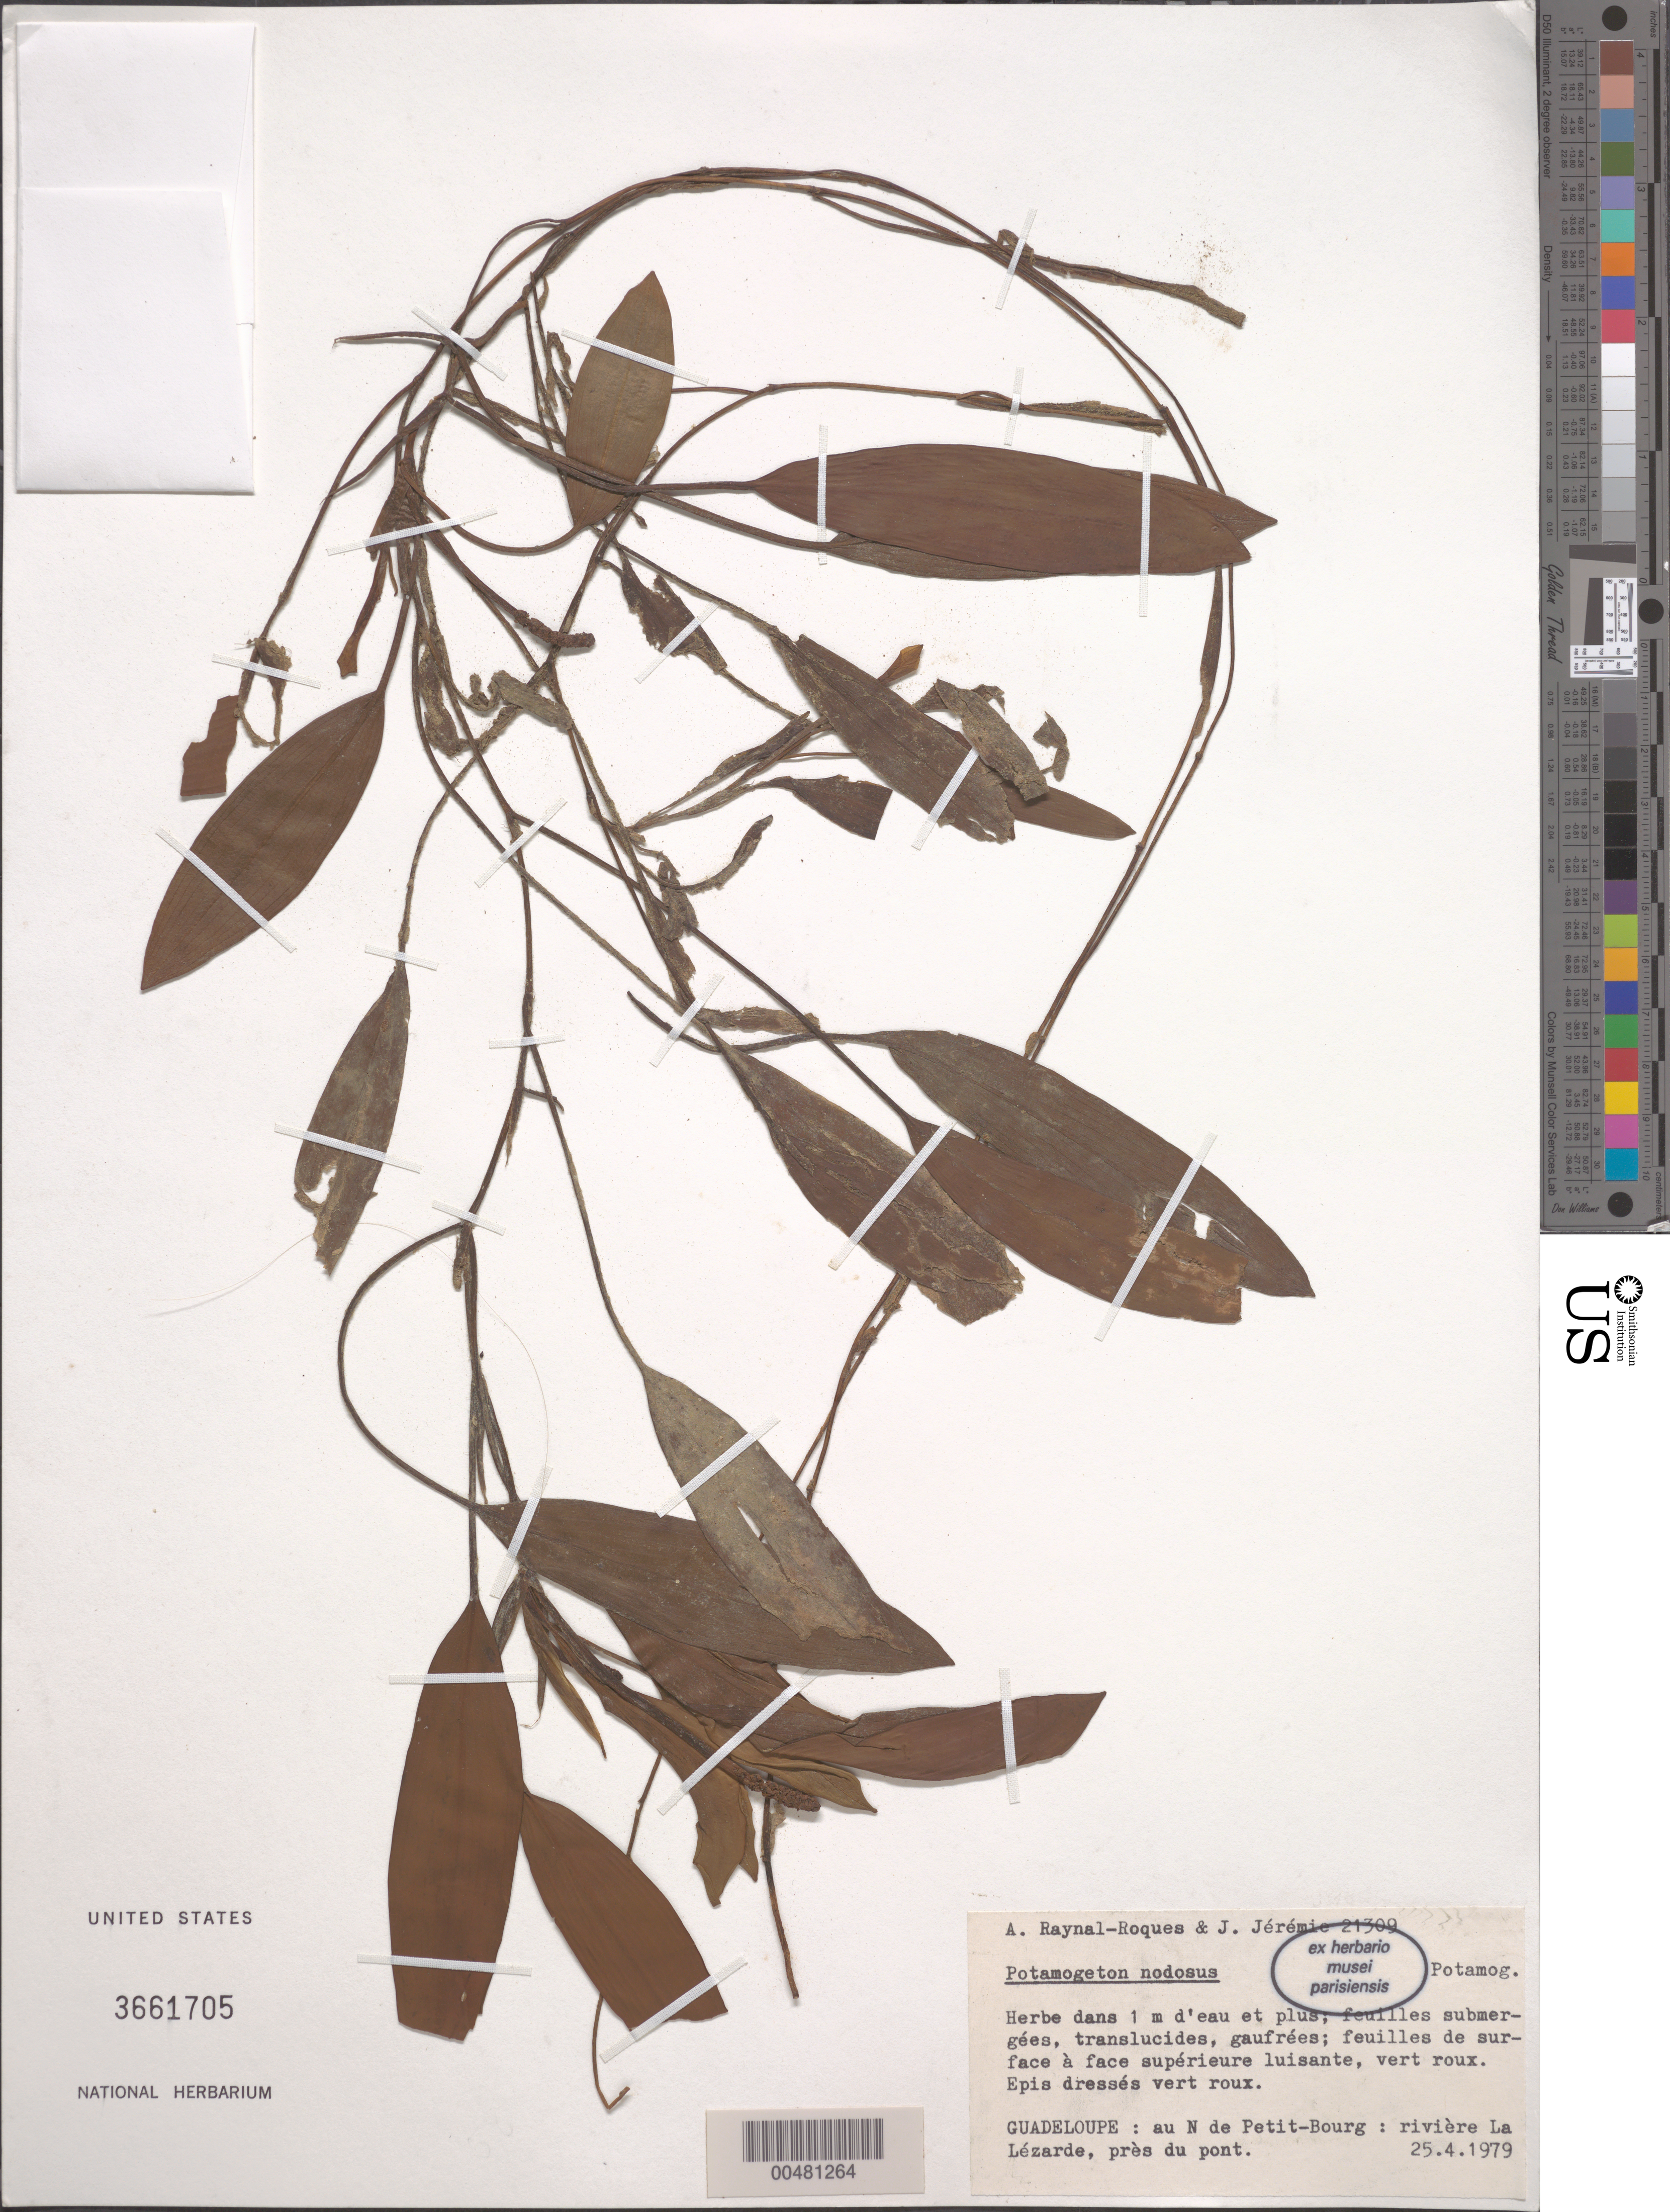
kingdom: Plantae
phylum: Tracheophyta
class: Liliopsida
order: Alismatales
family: Potamogetonaceae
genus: Potamogeton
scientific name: Potamogeton nodosus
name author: Poir.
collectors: A. M. Raynal & J. Jérémie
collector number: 21309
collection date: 1979-04-25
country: Guadeloupe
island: Leeward Is.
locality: Petit-Bourg, au N; rivière La Lézarde, près du pont.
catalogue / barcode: US 3661705